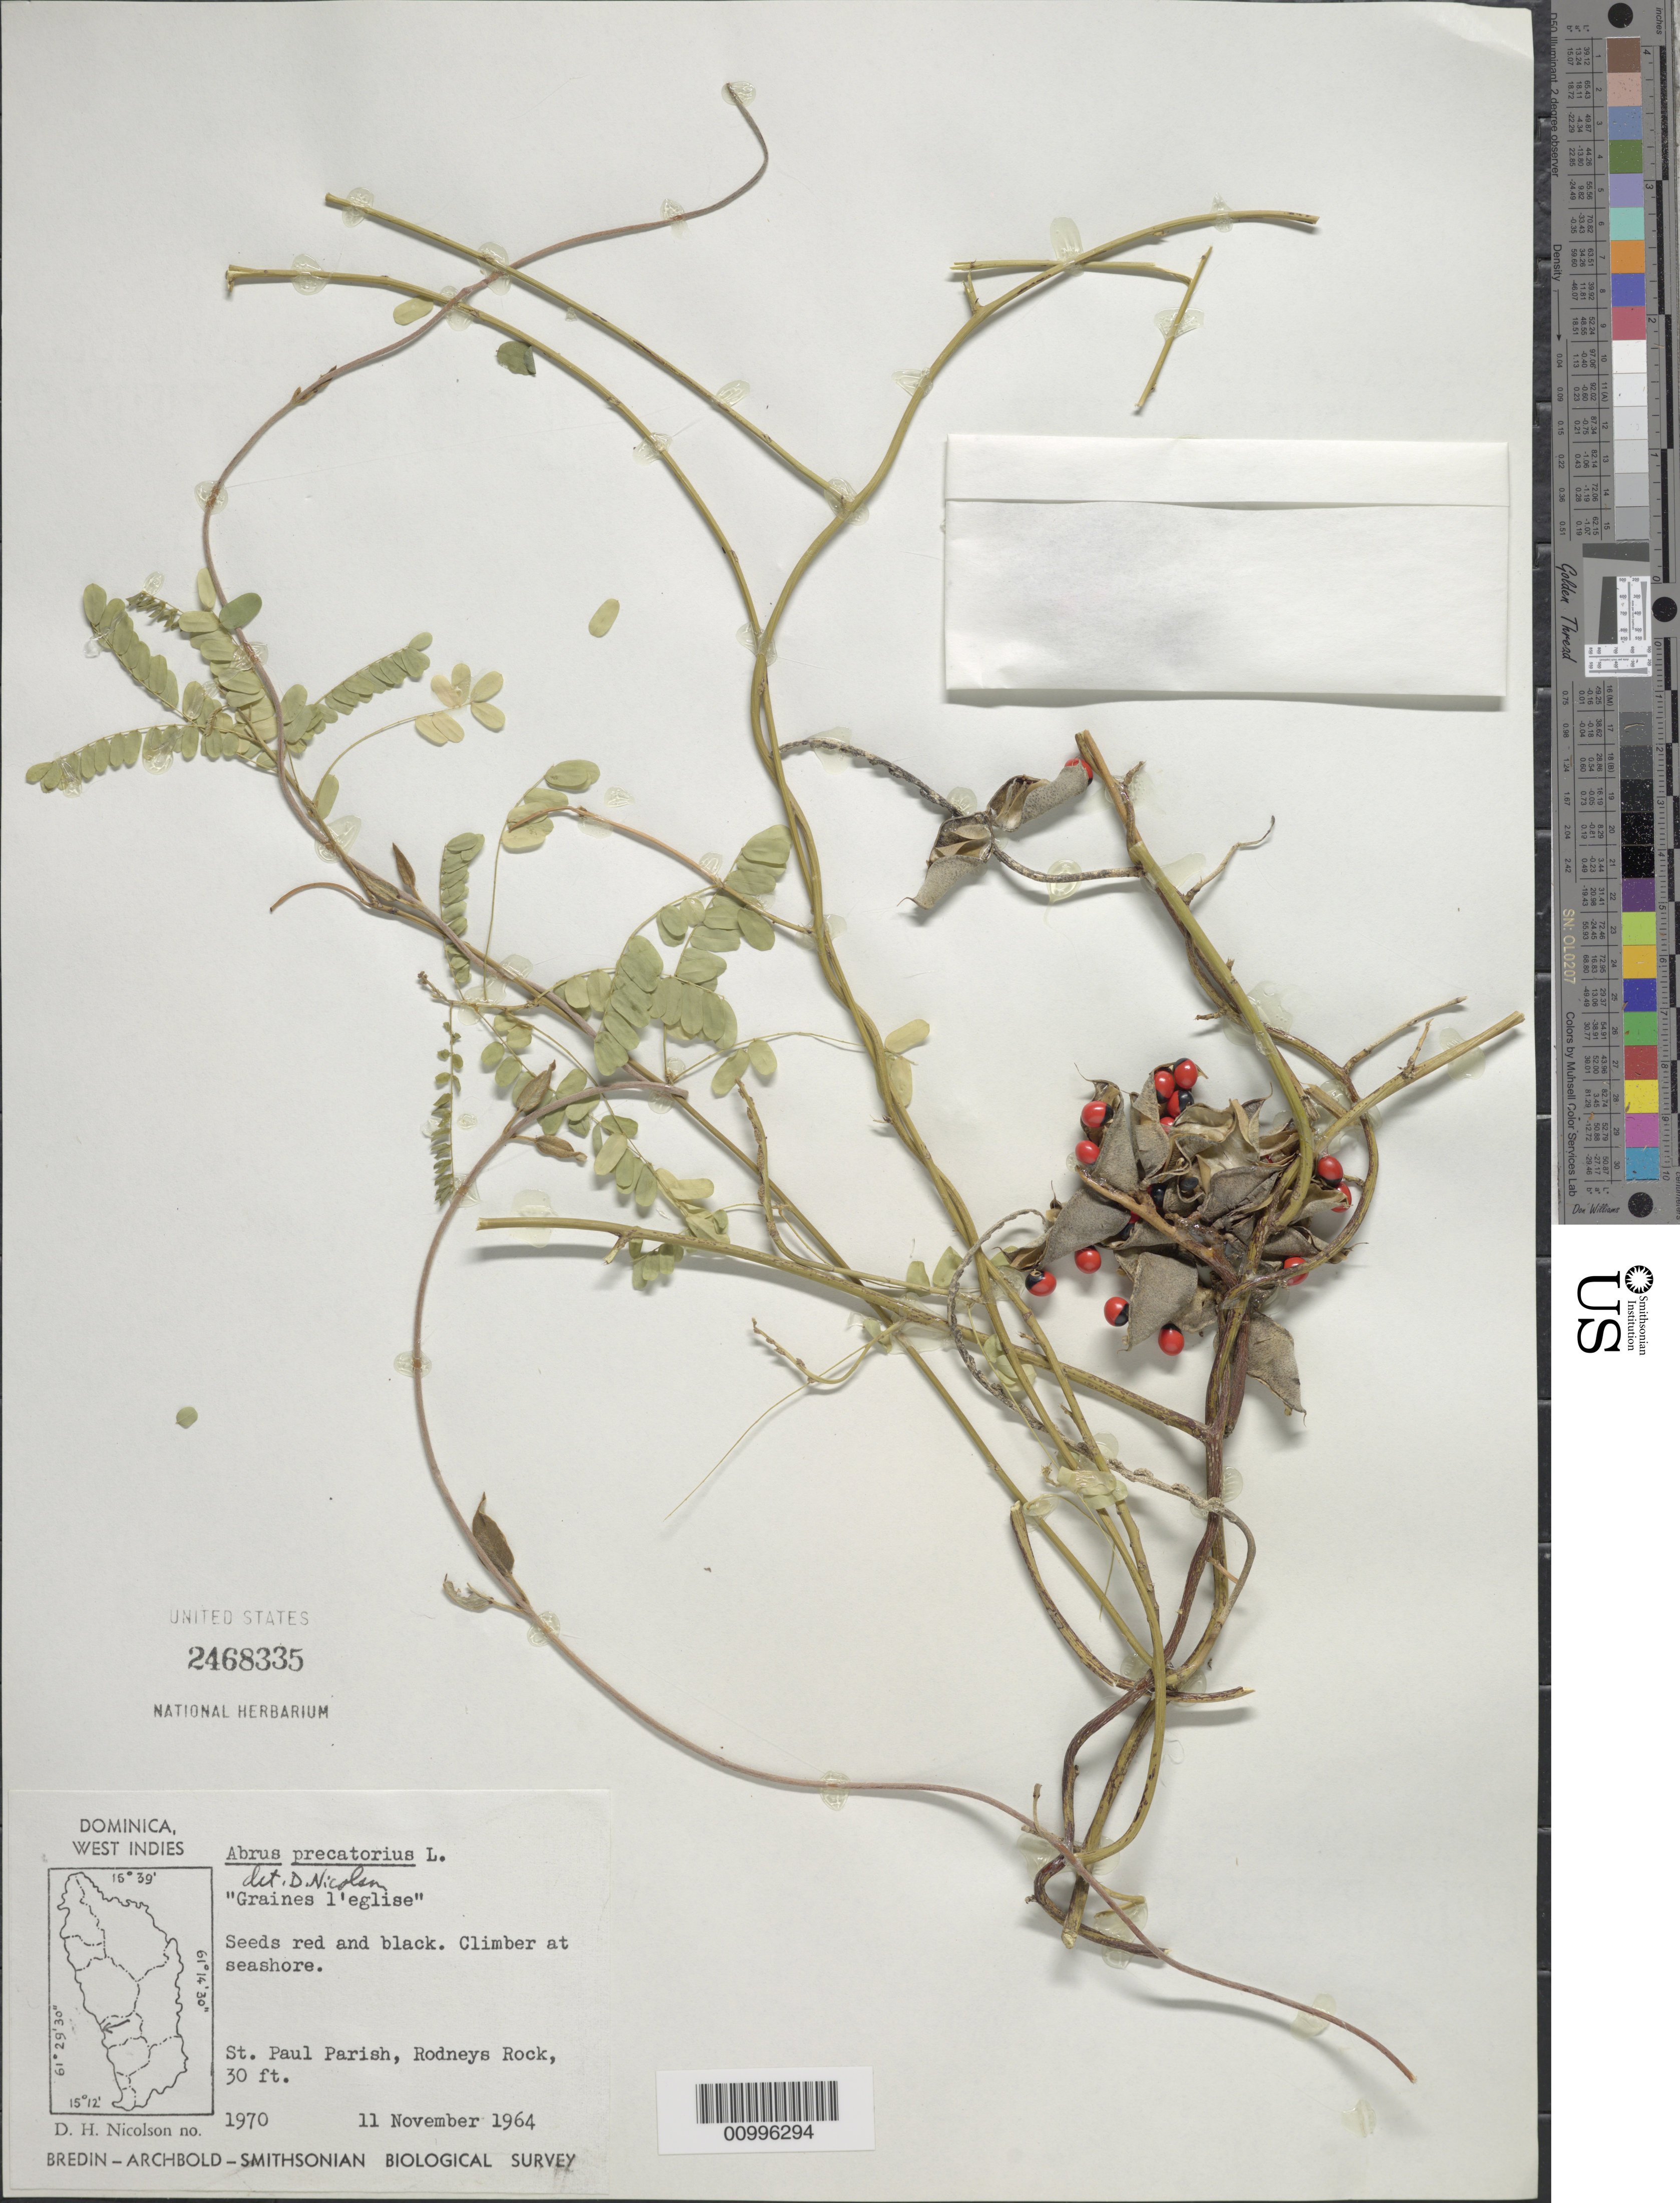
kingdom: Plantae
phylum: Tracheophyta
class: Magnoliopsida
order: Fabales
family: Fabaceae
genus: Abrus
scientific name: Abrus precatorius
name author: L.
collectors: D. H. Nicolson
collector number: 1970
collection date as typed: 11 Nov 1964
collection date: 1964-11-11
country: Dominica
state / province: St. Paul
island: Dominica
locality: Climber on sea-shore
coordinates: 0 N, 0 E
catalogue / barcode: US 2468335